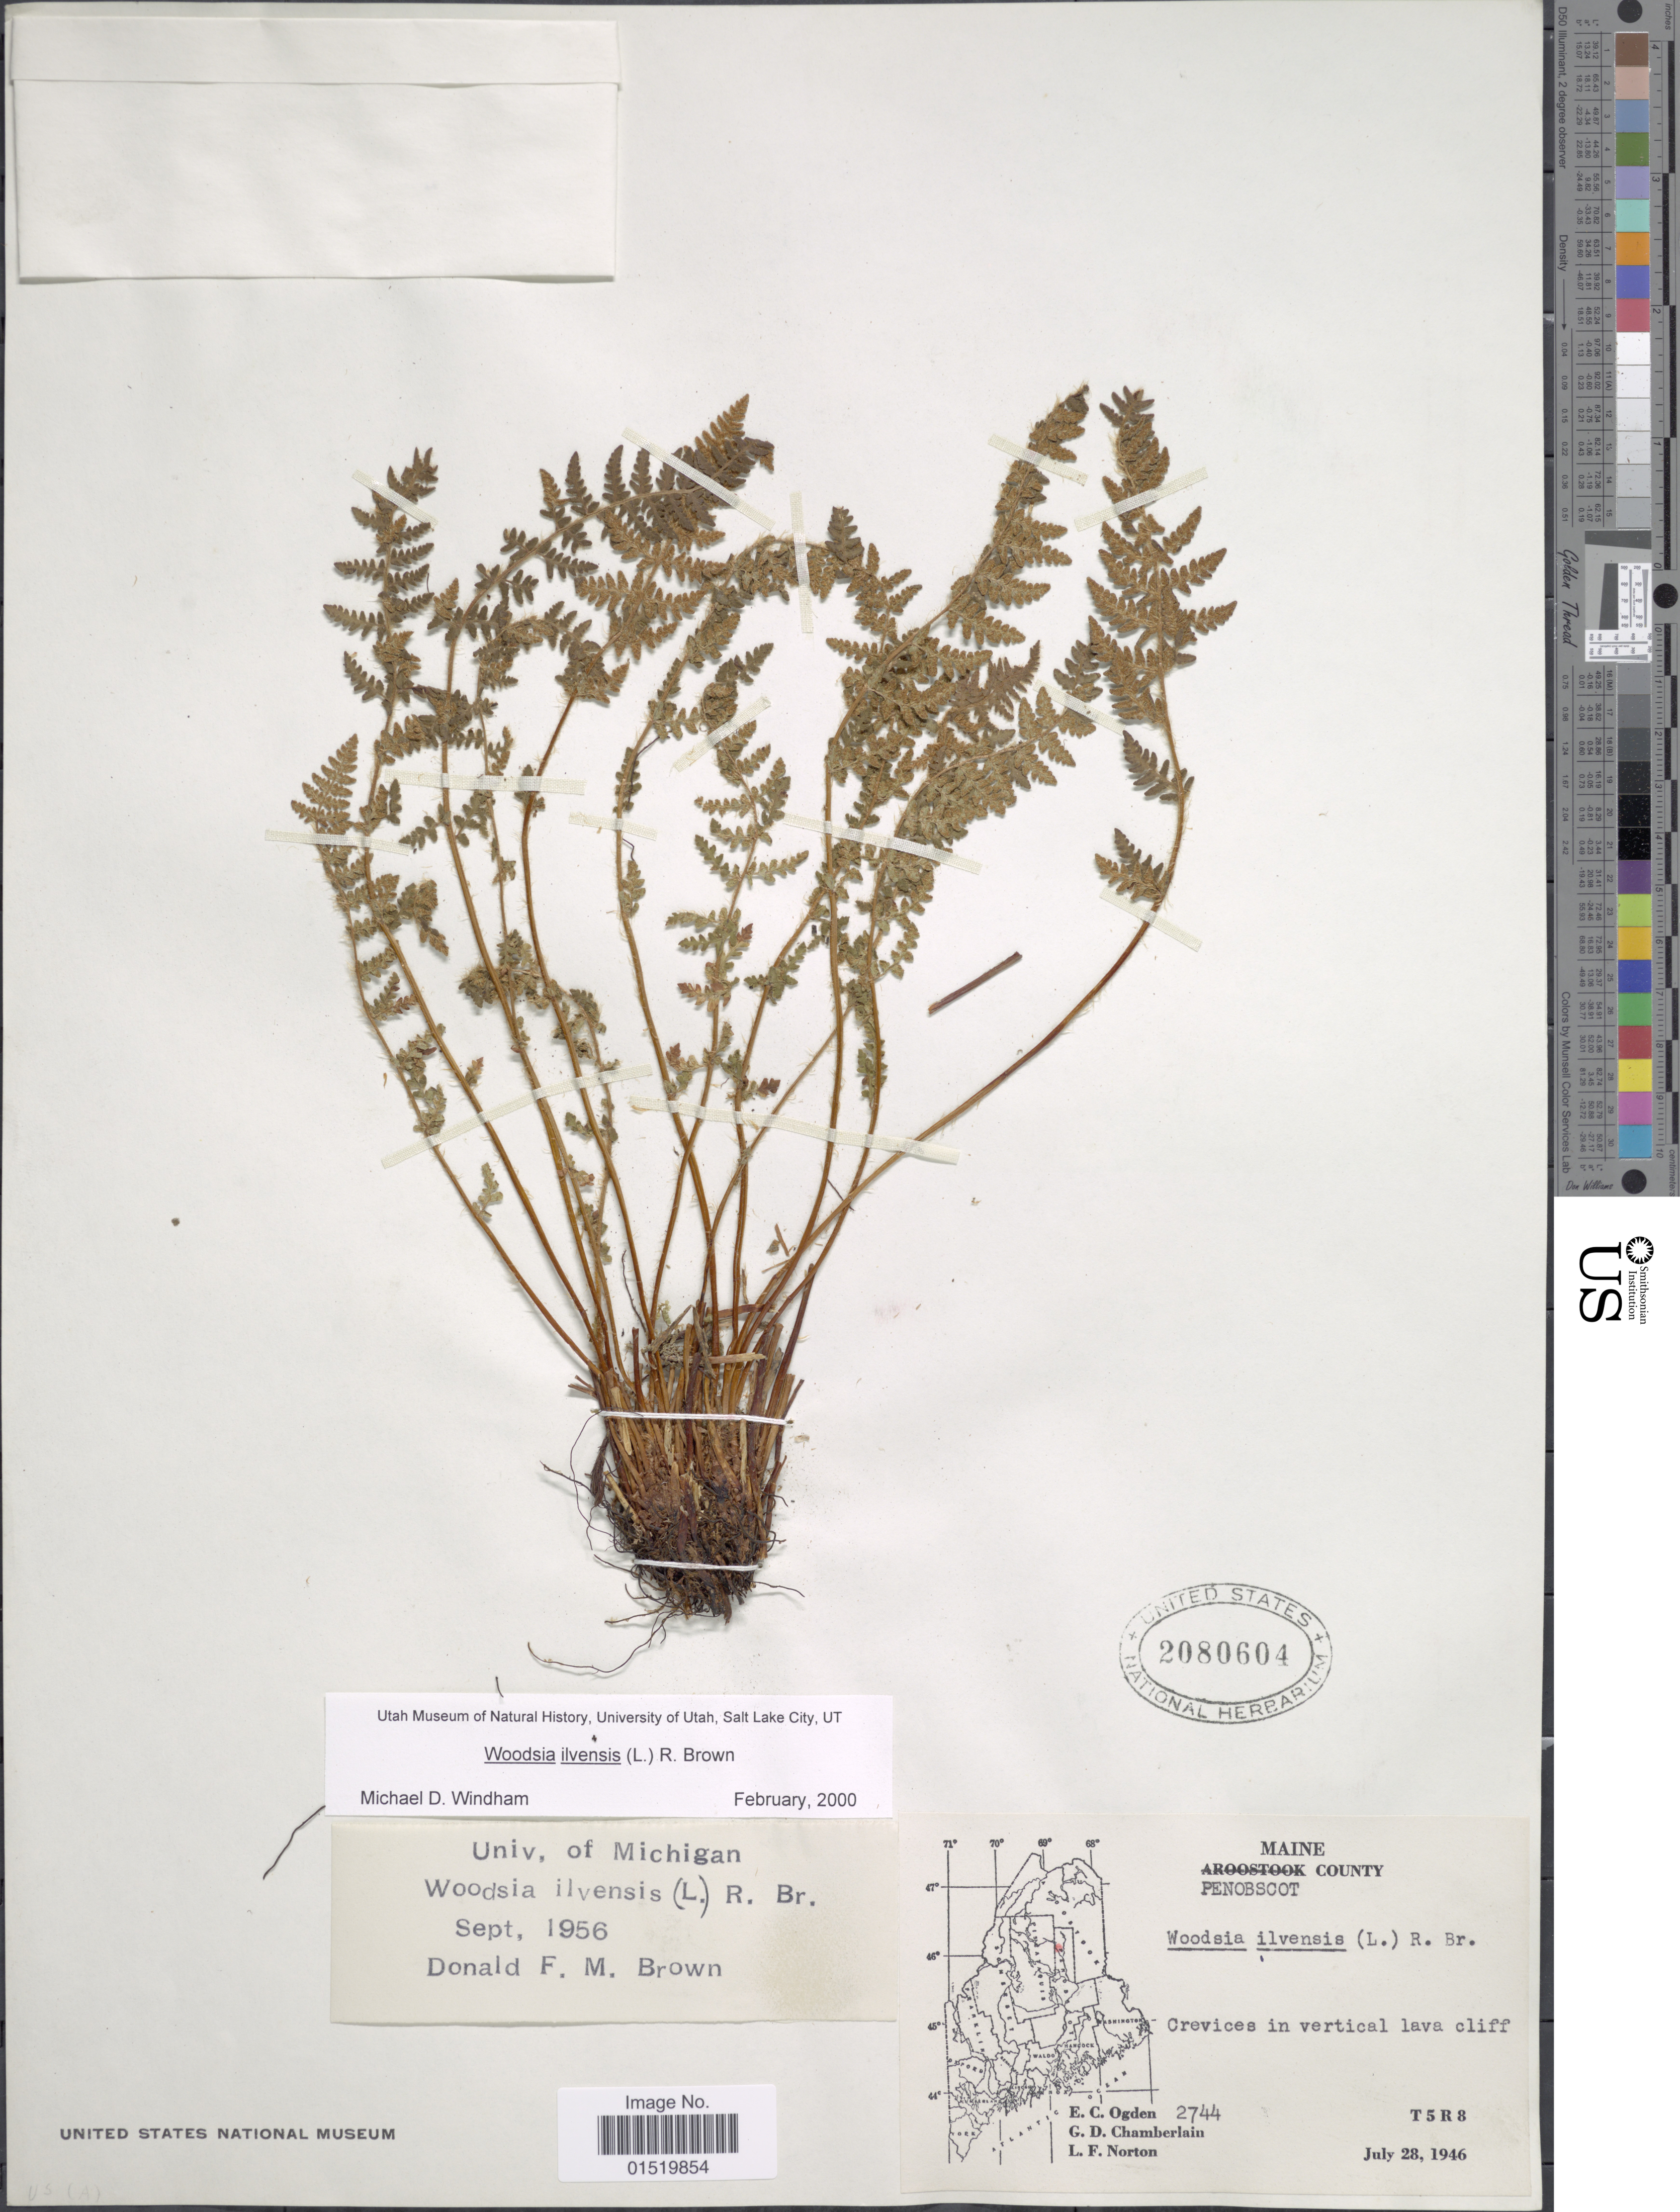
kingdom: Plantae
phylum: Tracheophyta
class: Polypodiopsida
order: Polypodiales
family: Woodsiaceae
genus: Woodsia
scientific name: Woodsia ilvensis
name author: (L.) R. Br.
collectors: E. Ogden, G. D. Chamberlain & L. Norton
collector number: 2744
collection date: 1946-07-28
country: United States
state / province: Maine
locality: Penobscot County, Crevices in vertical lava cliff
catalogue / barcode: US 2080604